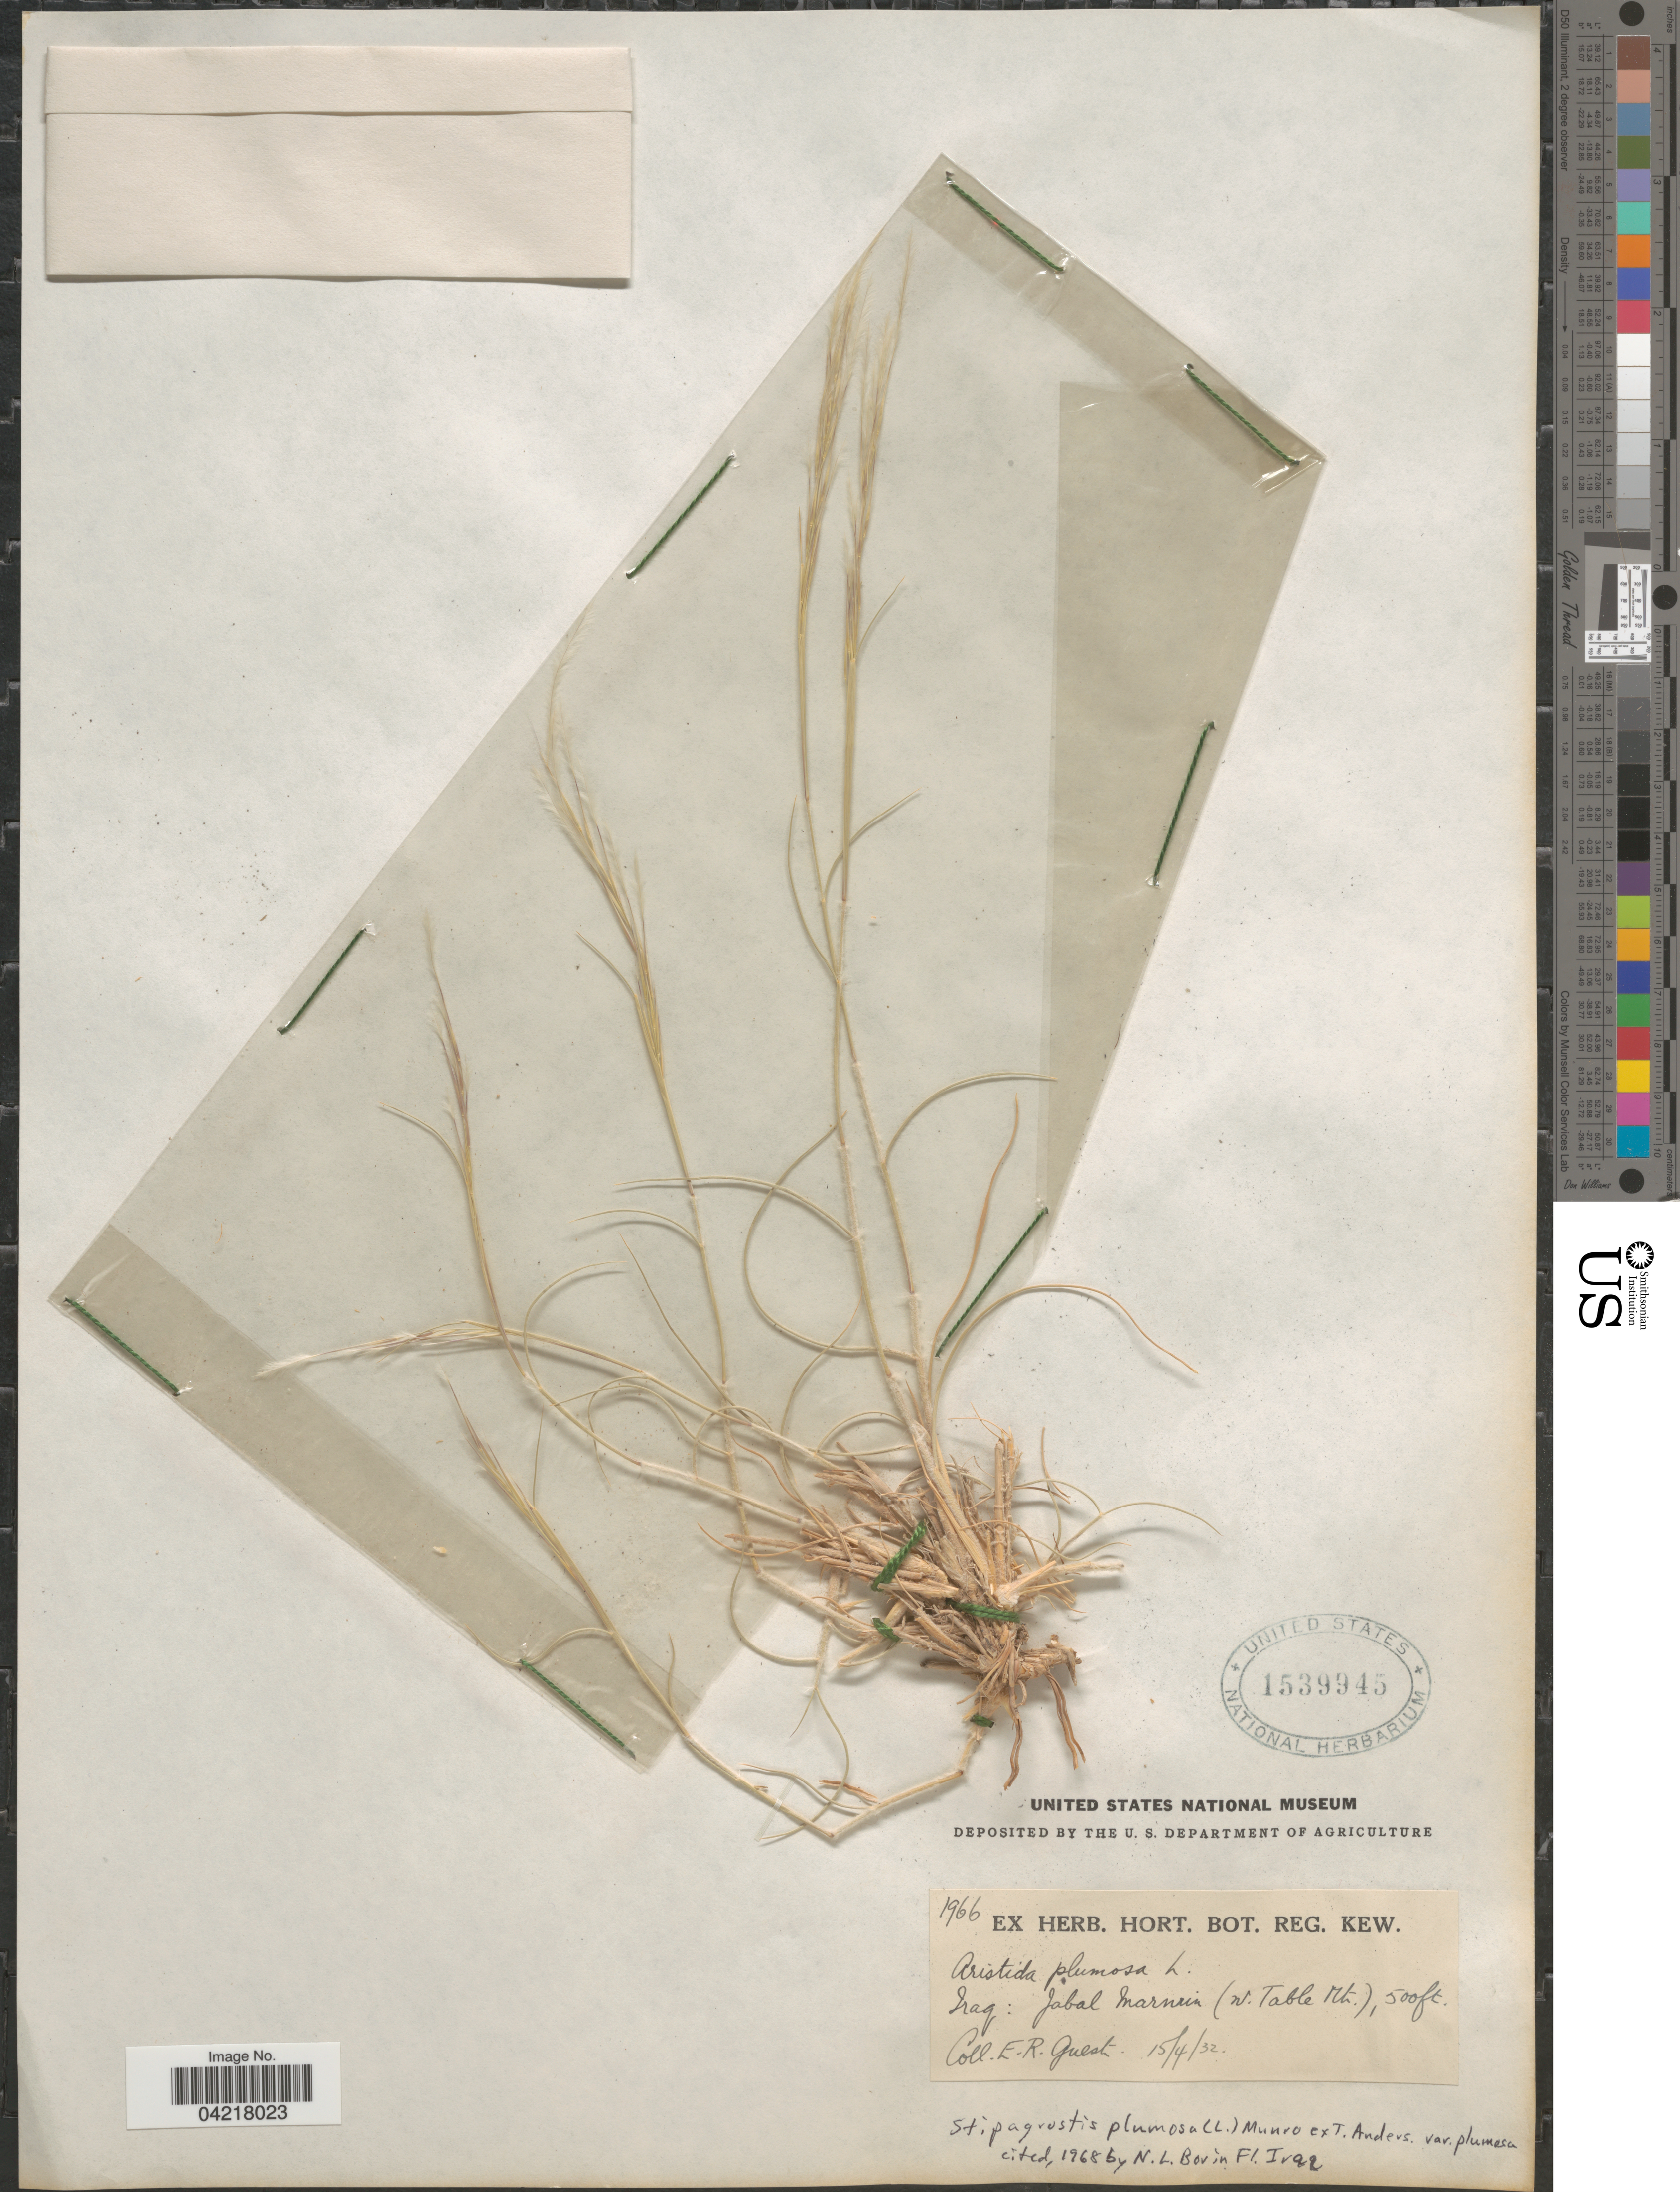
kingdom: Plantae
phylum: Tracheophyta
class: Liliopsida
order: Poales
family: Poaceae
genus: Stipagrostis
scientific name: Stipagrostis plumosa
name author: (L.) Munro ex T. Anderson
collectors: E. Guest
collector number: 1966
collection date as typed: Transcribed d/m/y: 15/4/32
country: Iraq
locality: Jabal Marnein (nr. Table Mts.)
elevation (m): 152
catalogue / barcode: US 1539945